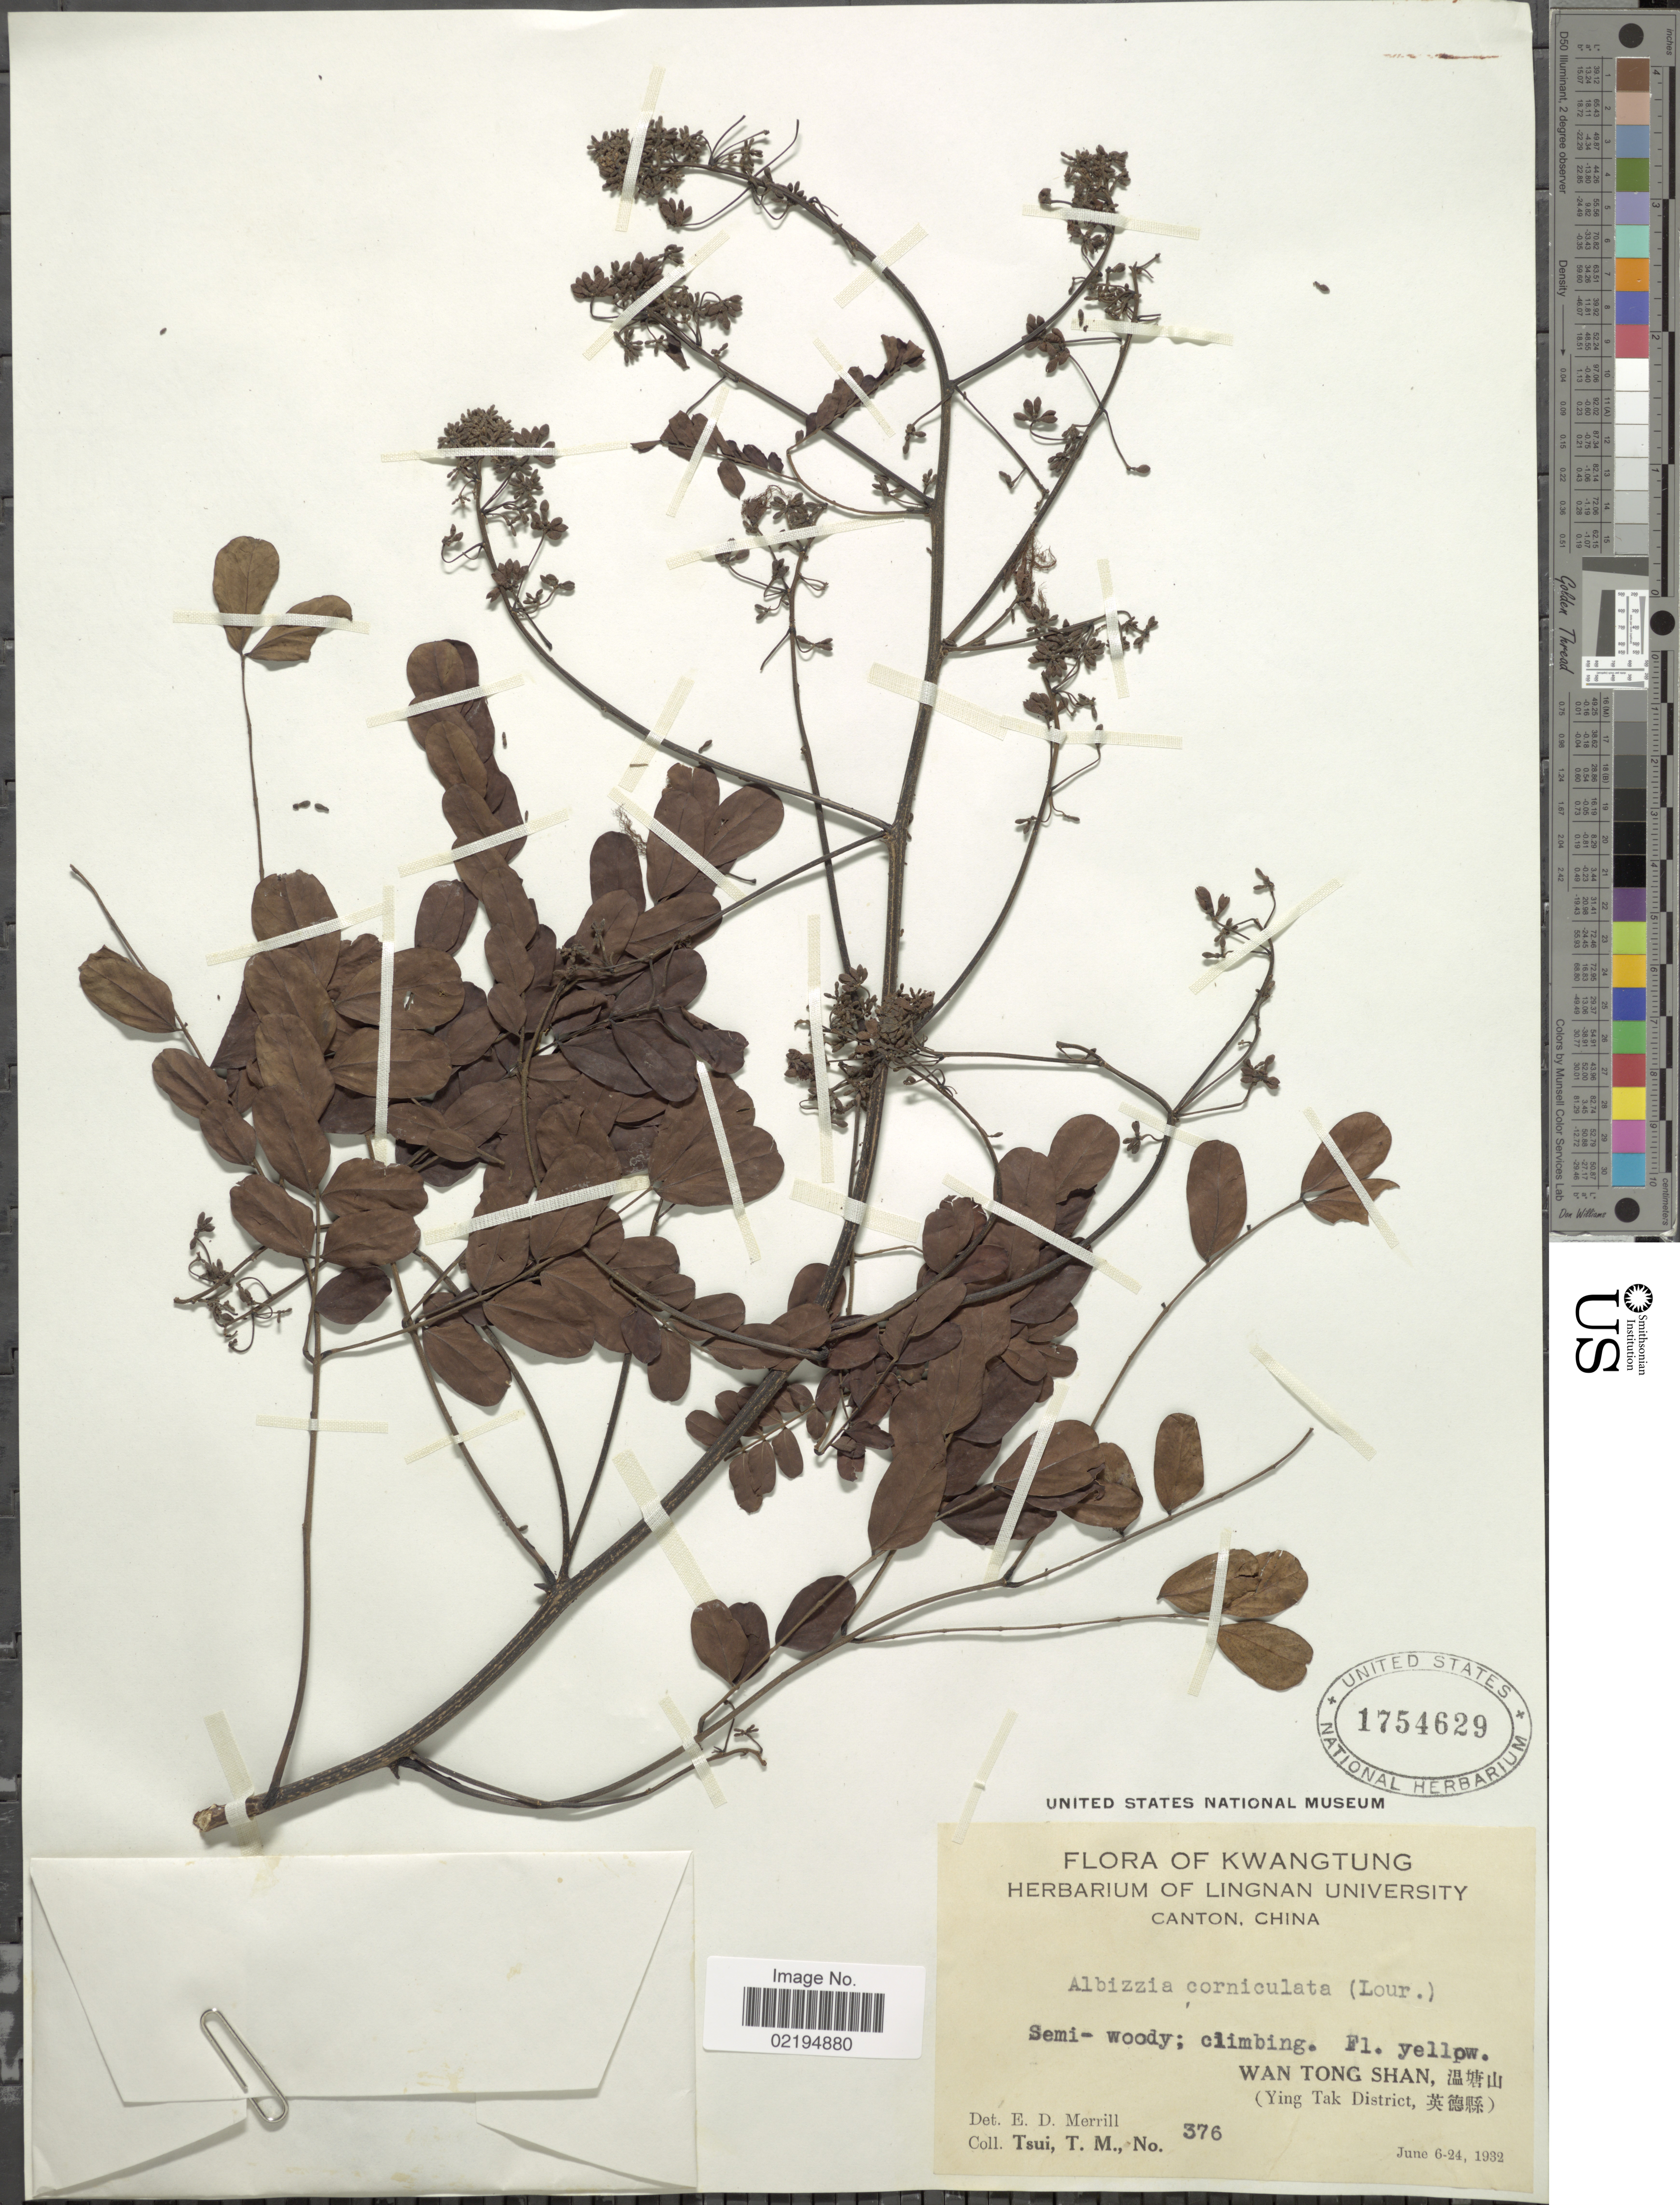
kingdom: Plantae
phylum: Tracheophyta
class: Magnoliopsida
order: Fabales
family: Fabaceae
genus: Albizia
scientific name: Albizia corniculata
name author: (Lour.) Druce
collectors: T. Tsui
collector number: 376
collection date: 1932-06-06/1932-06-24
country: China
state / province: Guangdong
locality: Kwangtung, Wan Tong Shan (Yin Tak District).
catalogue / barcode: US 1754629